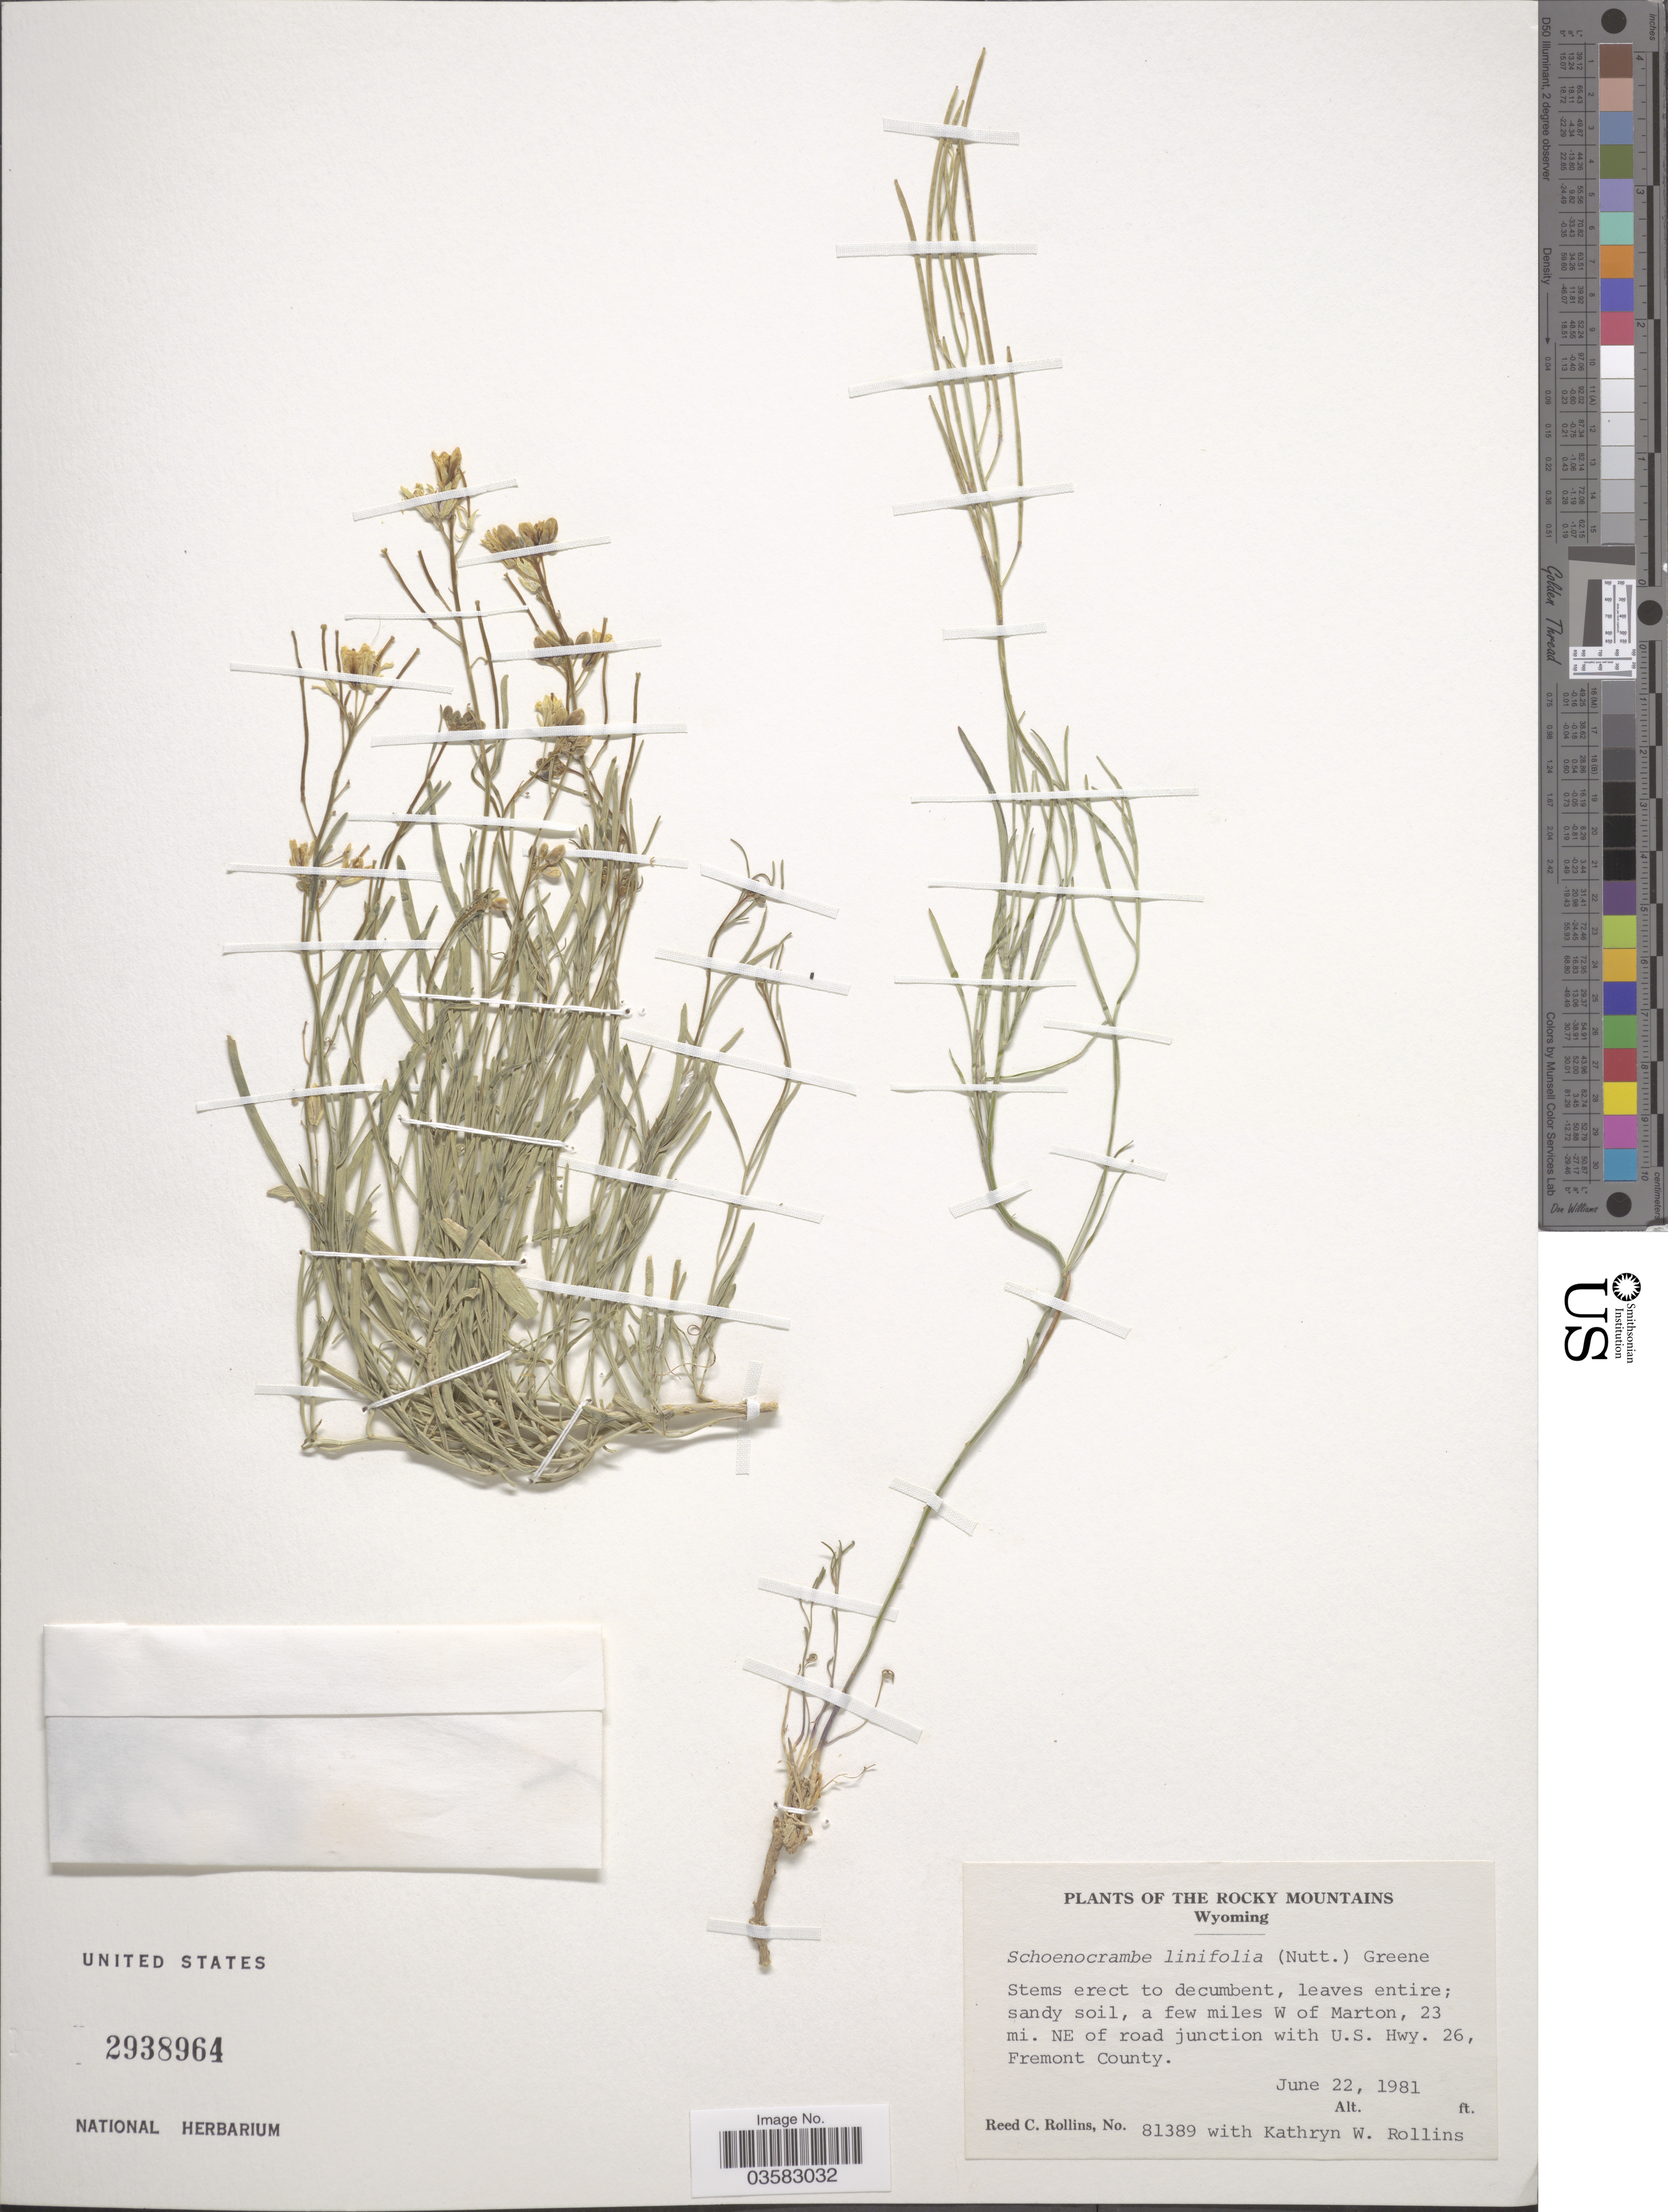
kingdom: Plantae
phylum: Tracheophyta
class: Magnoliopsida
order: Brassicales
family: Brassicaceae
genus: Sisymbrium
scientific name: Sisymbrium linifolium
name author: (Nutt.) Nutt. ex Torr. & A. Gray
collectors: R. C. Rollins & K. W. Rollins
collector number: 81389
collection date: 1981-06-22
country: United States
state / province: Wyoming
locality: The Rocky Mountains. A few miles W of Marton, 23 mi. NE of road junction with U.S. Hwy. 26, Fremont County.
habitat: sandy soil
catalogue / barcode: US 2938964